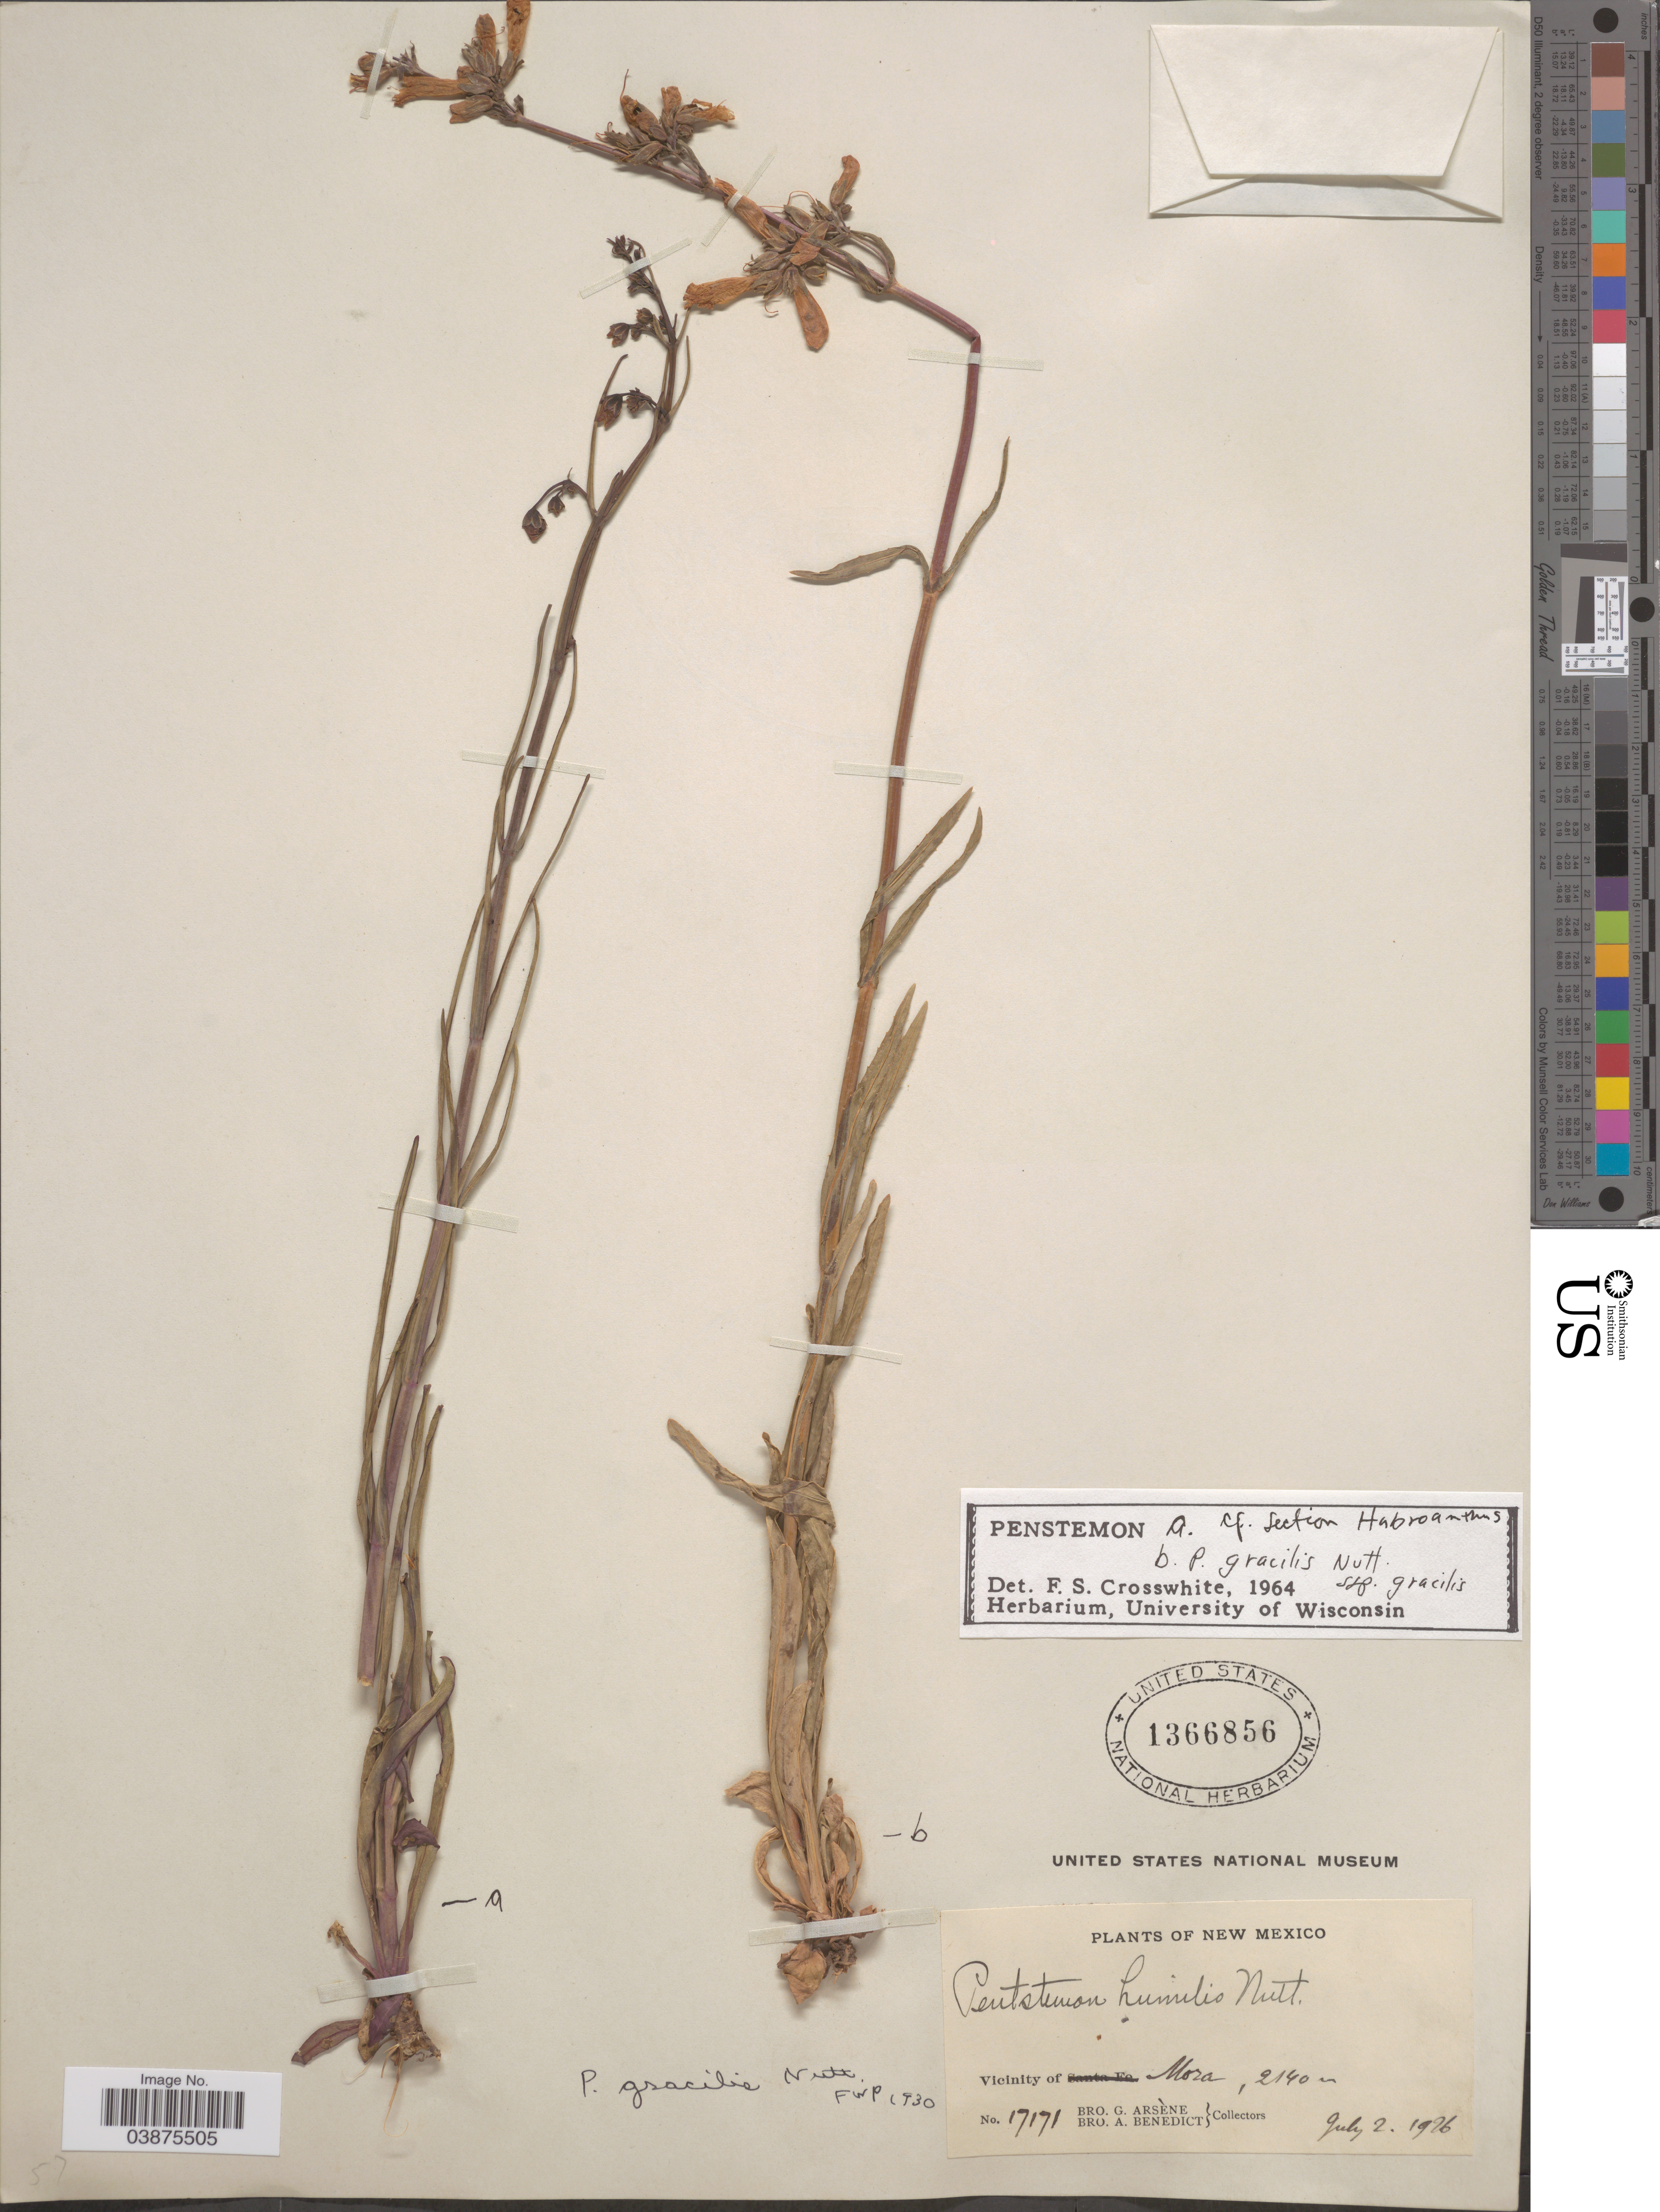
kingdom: Plantae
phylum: Tracheophyta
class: Magnoliopsida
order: Lamiales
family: Plantaginaceae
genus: Penstemon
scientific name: Penstemon gracilis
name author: Nutt.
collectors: Bro. G. Arsène & Bro. A. Benedict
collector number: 17171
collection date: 1926-07-02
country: United States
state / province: New Mexico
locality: Vicinity of Mora.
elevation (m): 2140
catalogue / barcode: US 1366856